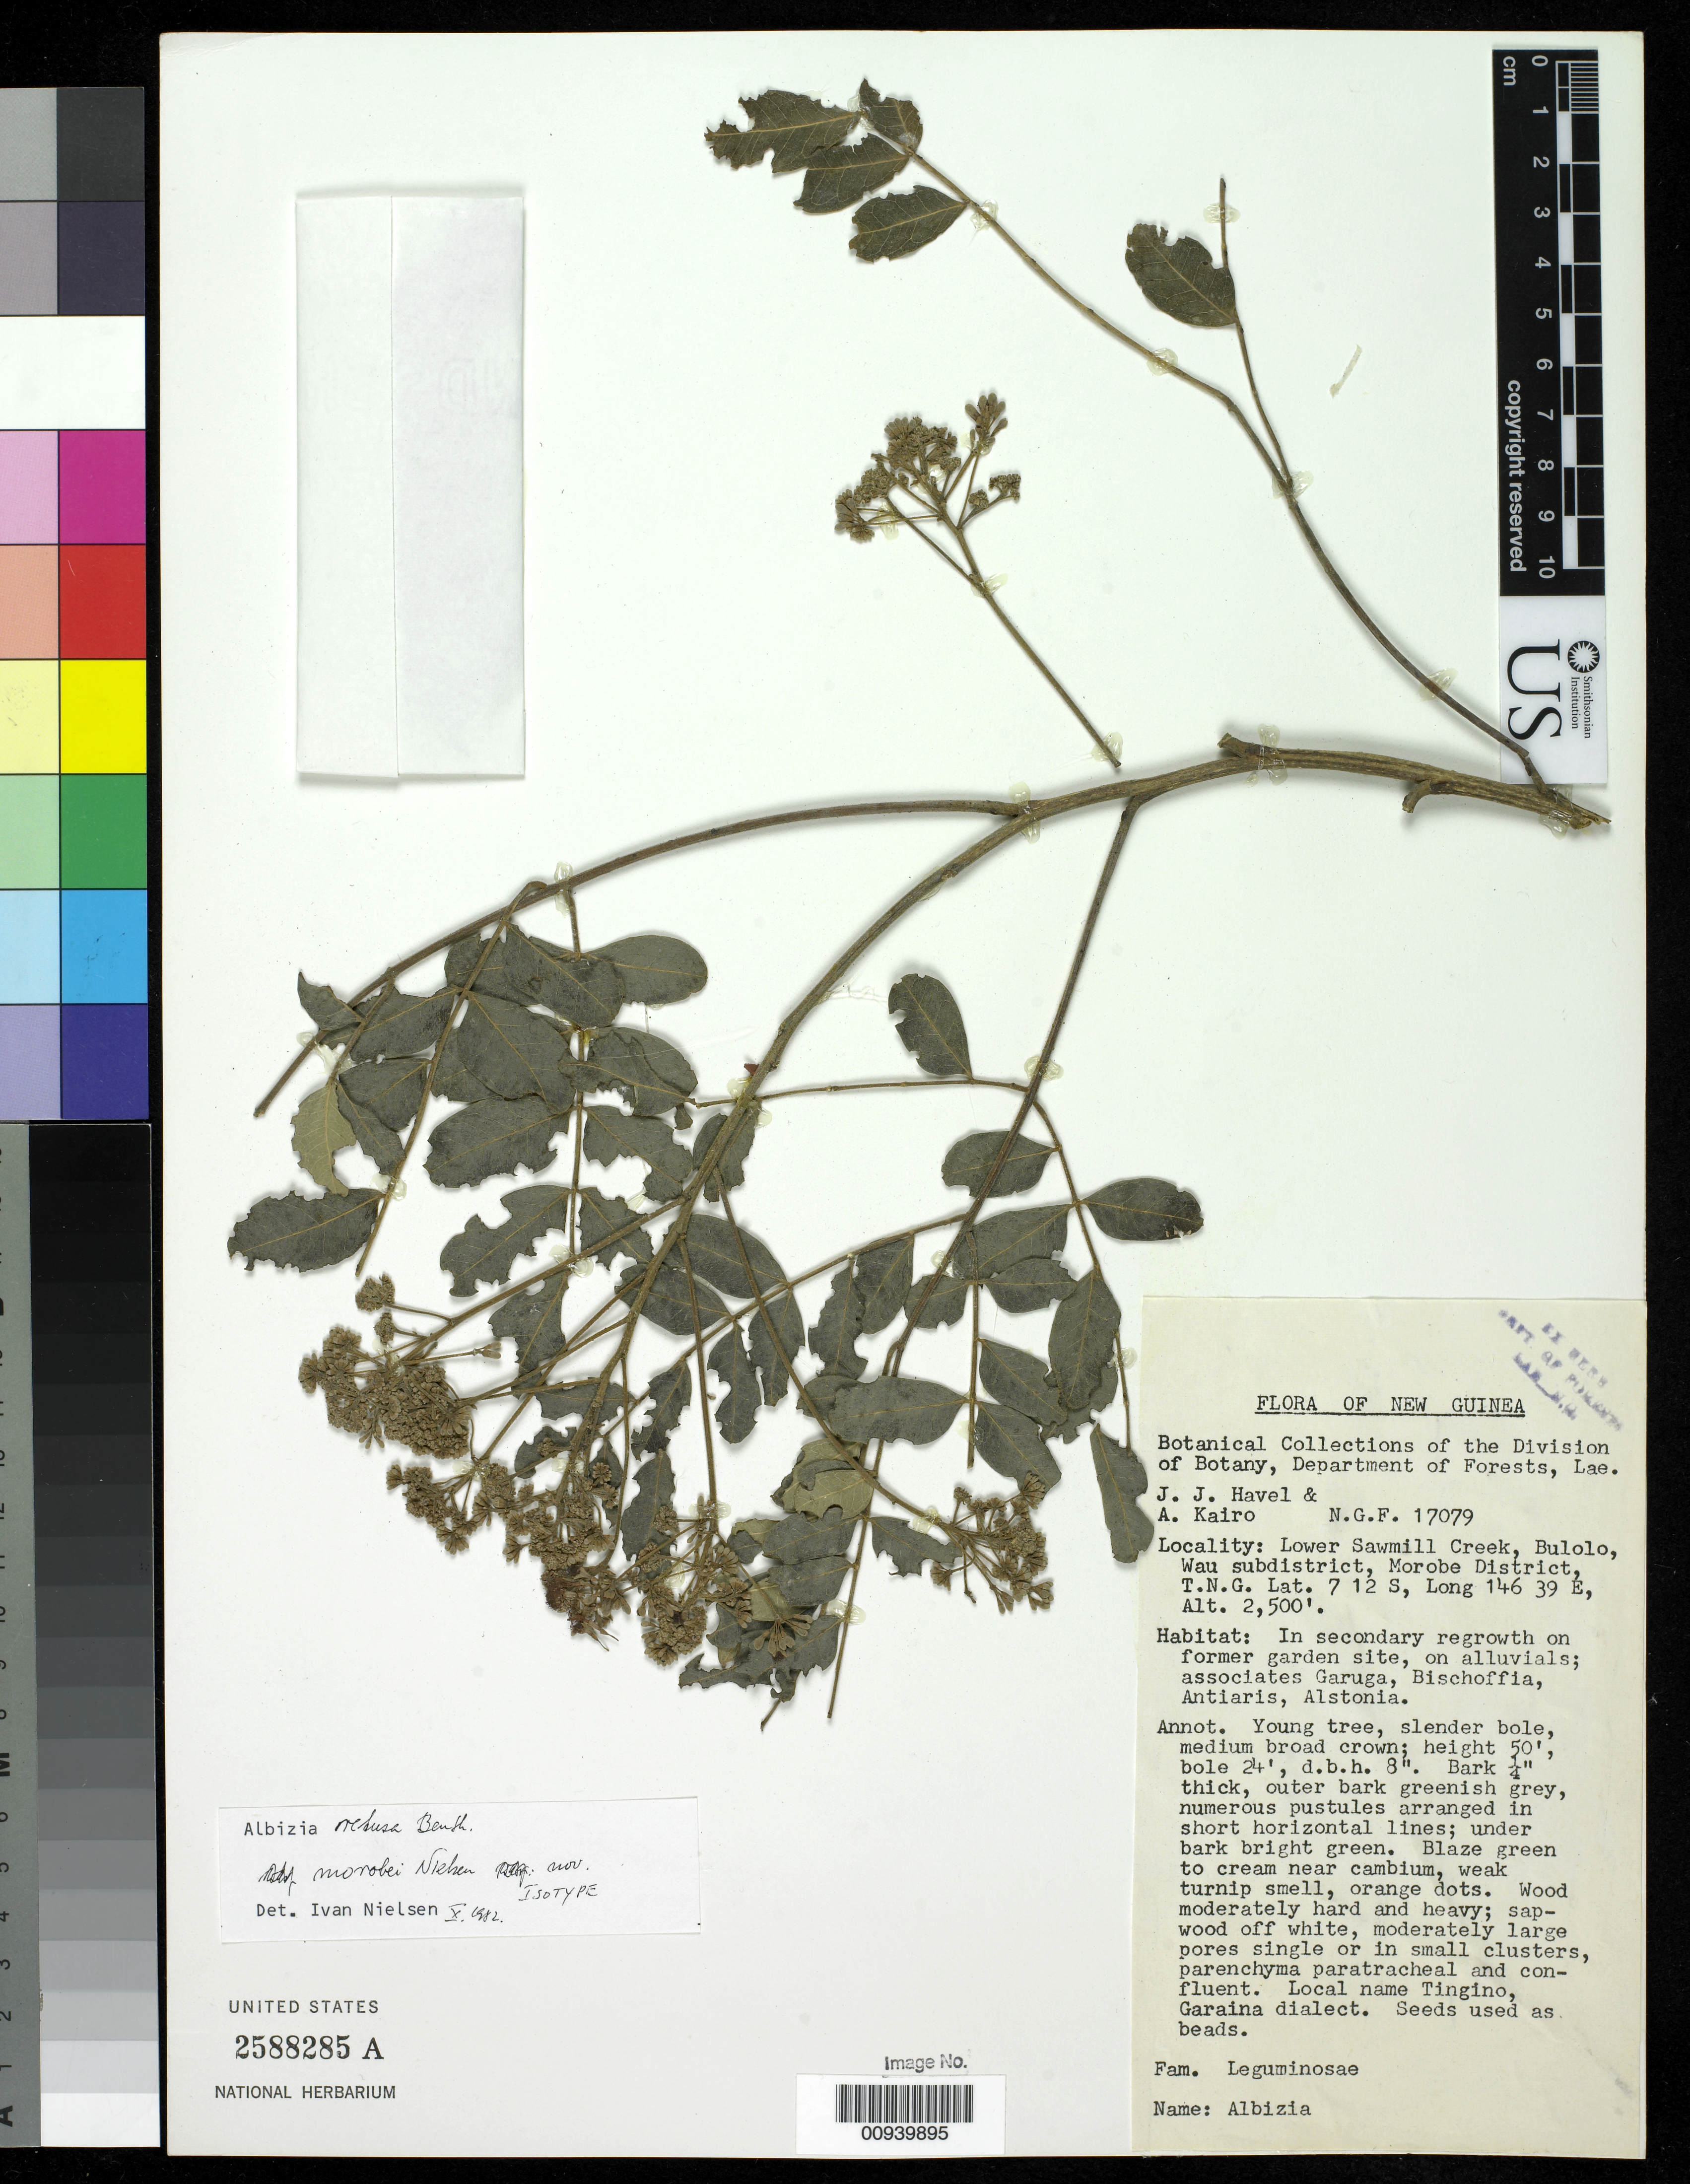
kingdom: Plantae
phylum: Tracheophyta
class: Magnoliopsida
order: Fabales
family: Fabaceae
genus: Albizia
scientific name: Albizia retusa subsp. morobei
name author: I.C. Nielsen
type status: Isotype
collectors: J. Havel & A. Kairo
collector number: NGF 17079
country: Papua New Guinea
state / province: Morobe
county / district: Bulolo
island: New Guinea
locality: Lower Sawmill Creek, Bulolo, Wau subdistrict, morobe district, T.N.G.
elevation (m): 762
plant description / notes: No collection date indicated on either the specimen or the publication.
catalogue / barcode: US 2588285